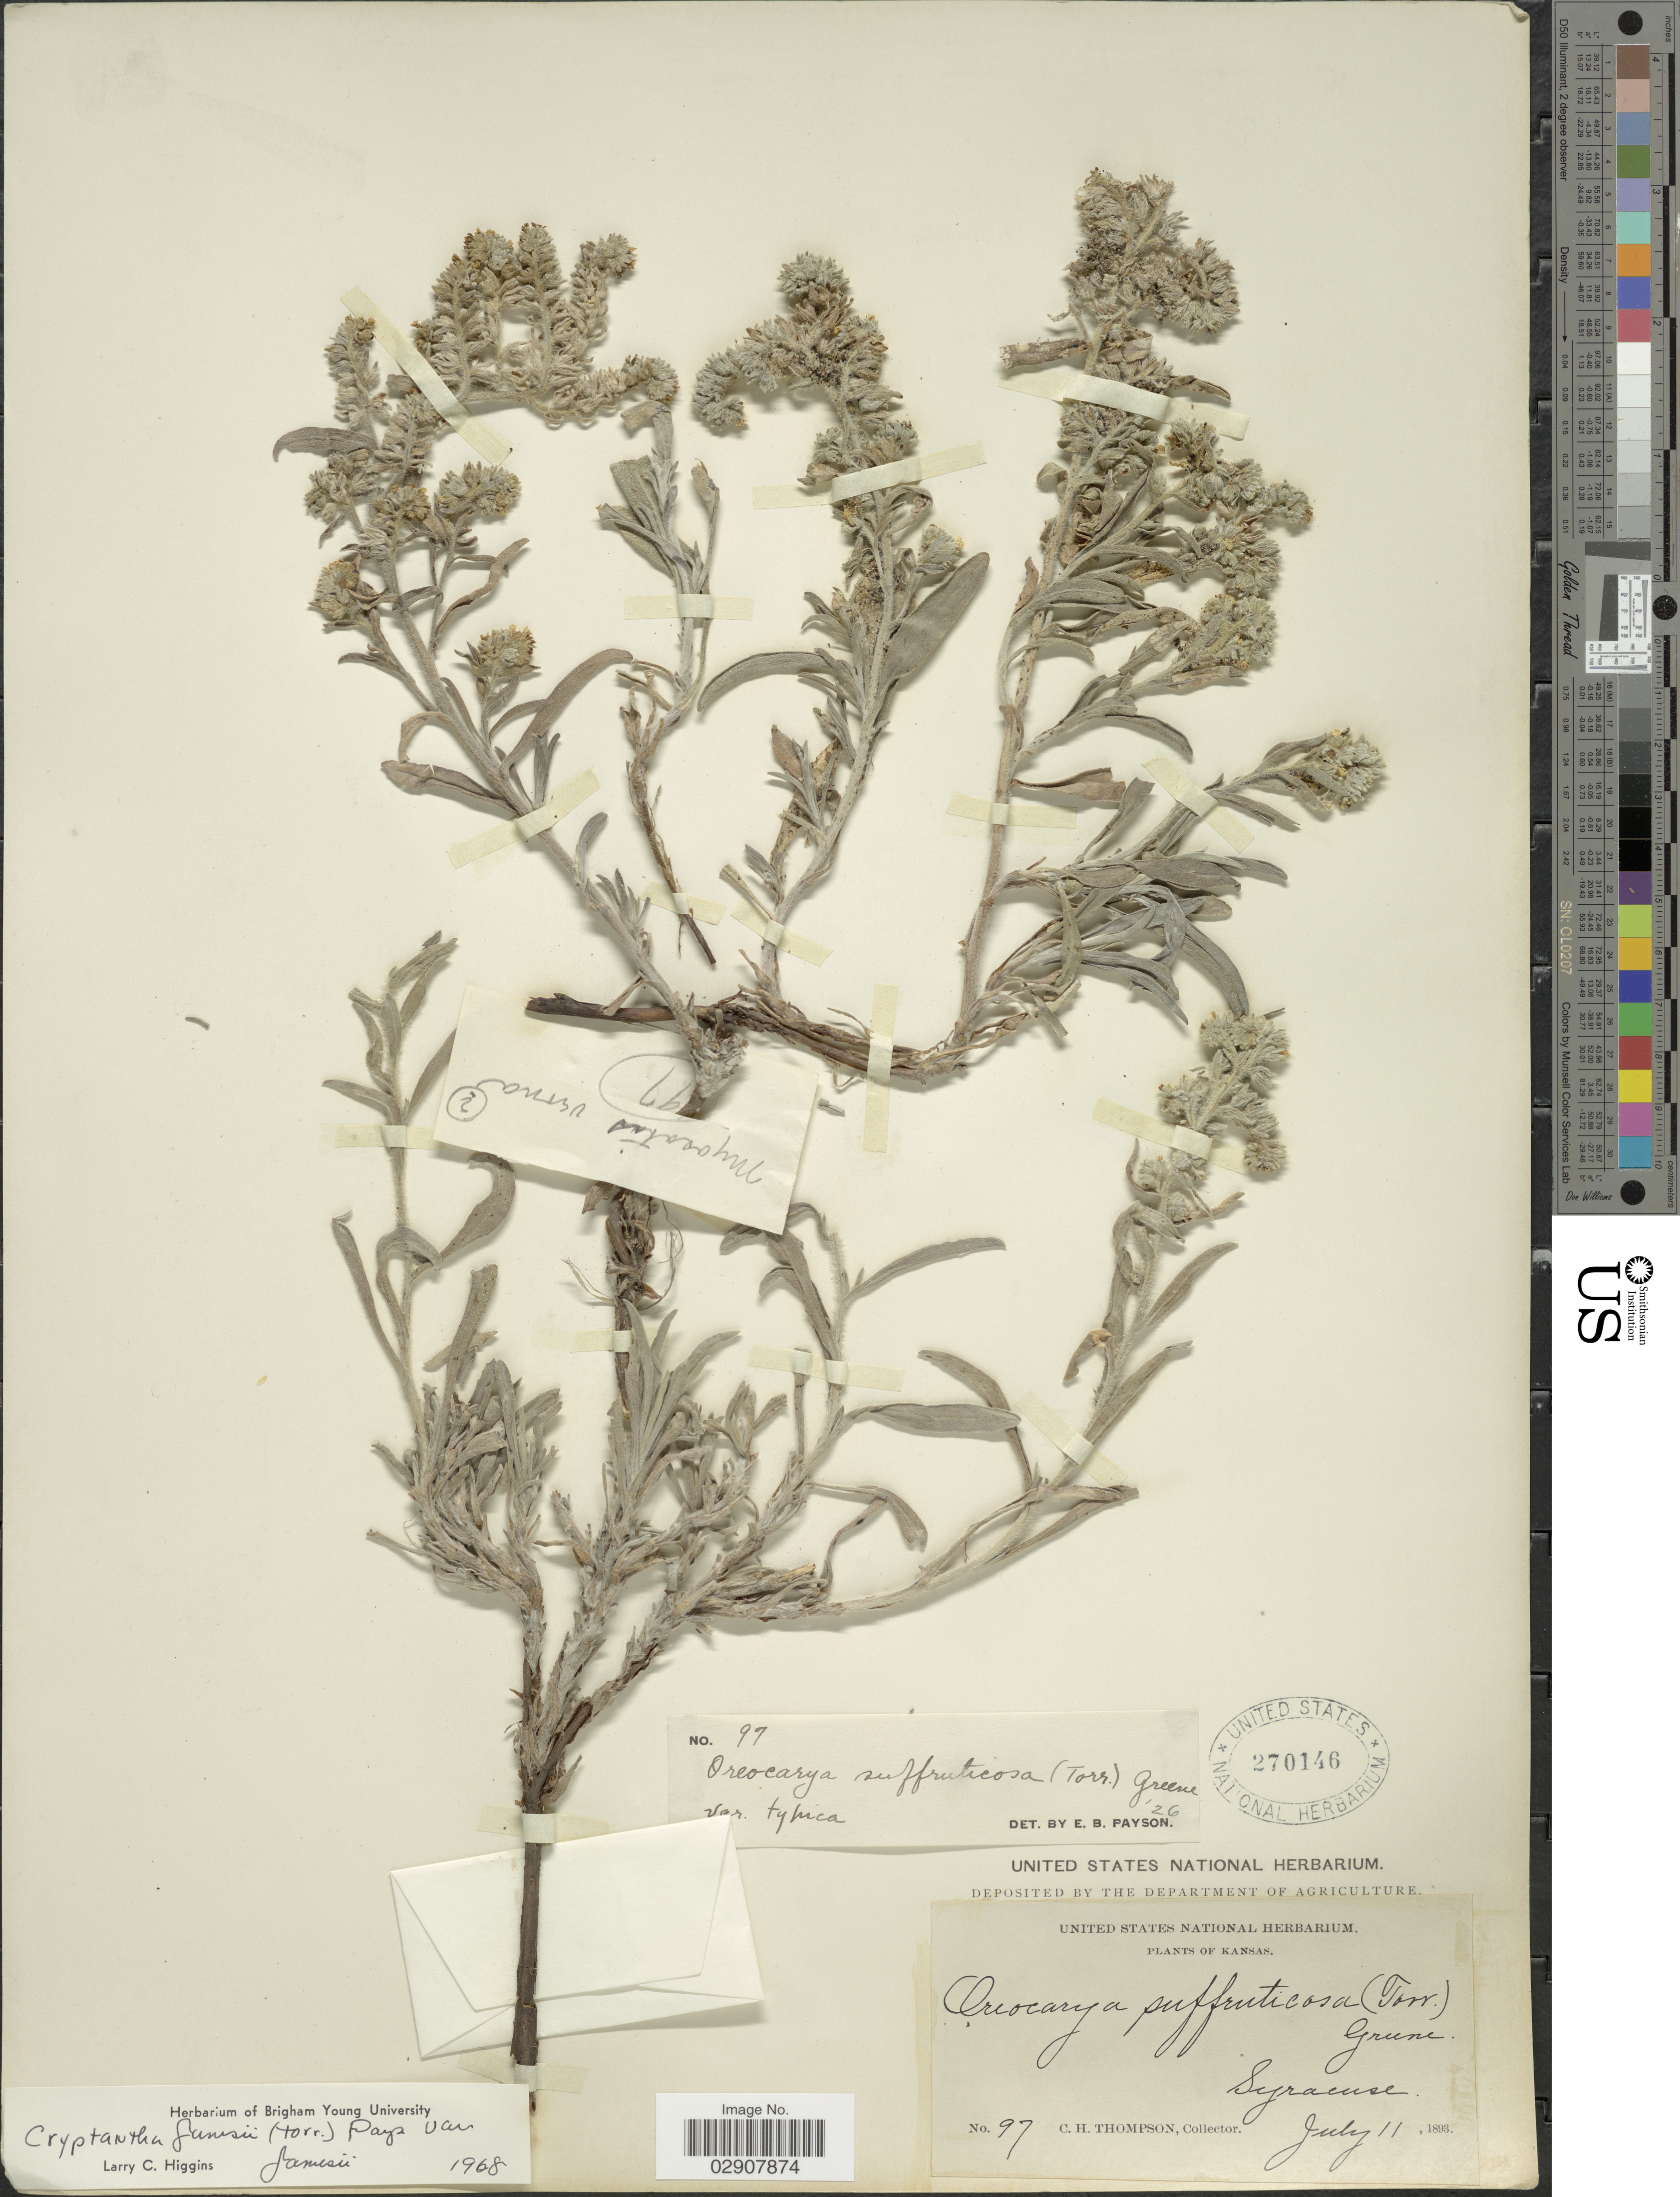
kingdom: Plantae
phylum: Tracheophyta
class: Magnoliopsida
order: Boraginales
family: Boraginaceae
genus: Cryptantha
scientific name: Cryptantha jamesii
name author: (Torr.) Payson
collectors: C. H. Thompson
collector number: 97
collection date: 1893-07-11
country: United States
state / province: Kansas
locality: Syracuse.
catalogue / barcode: US 270146